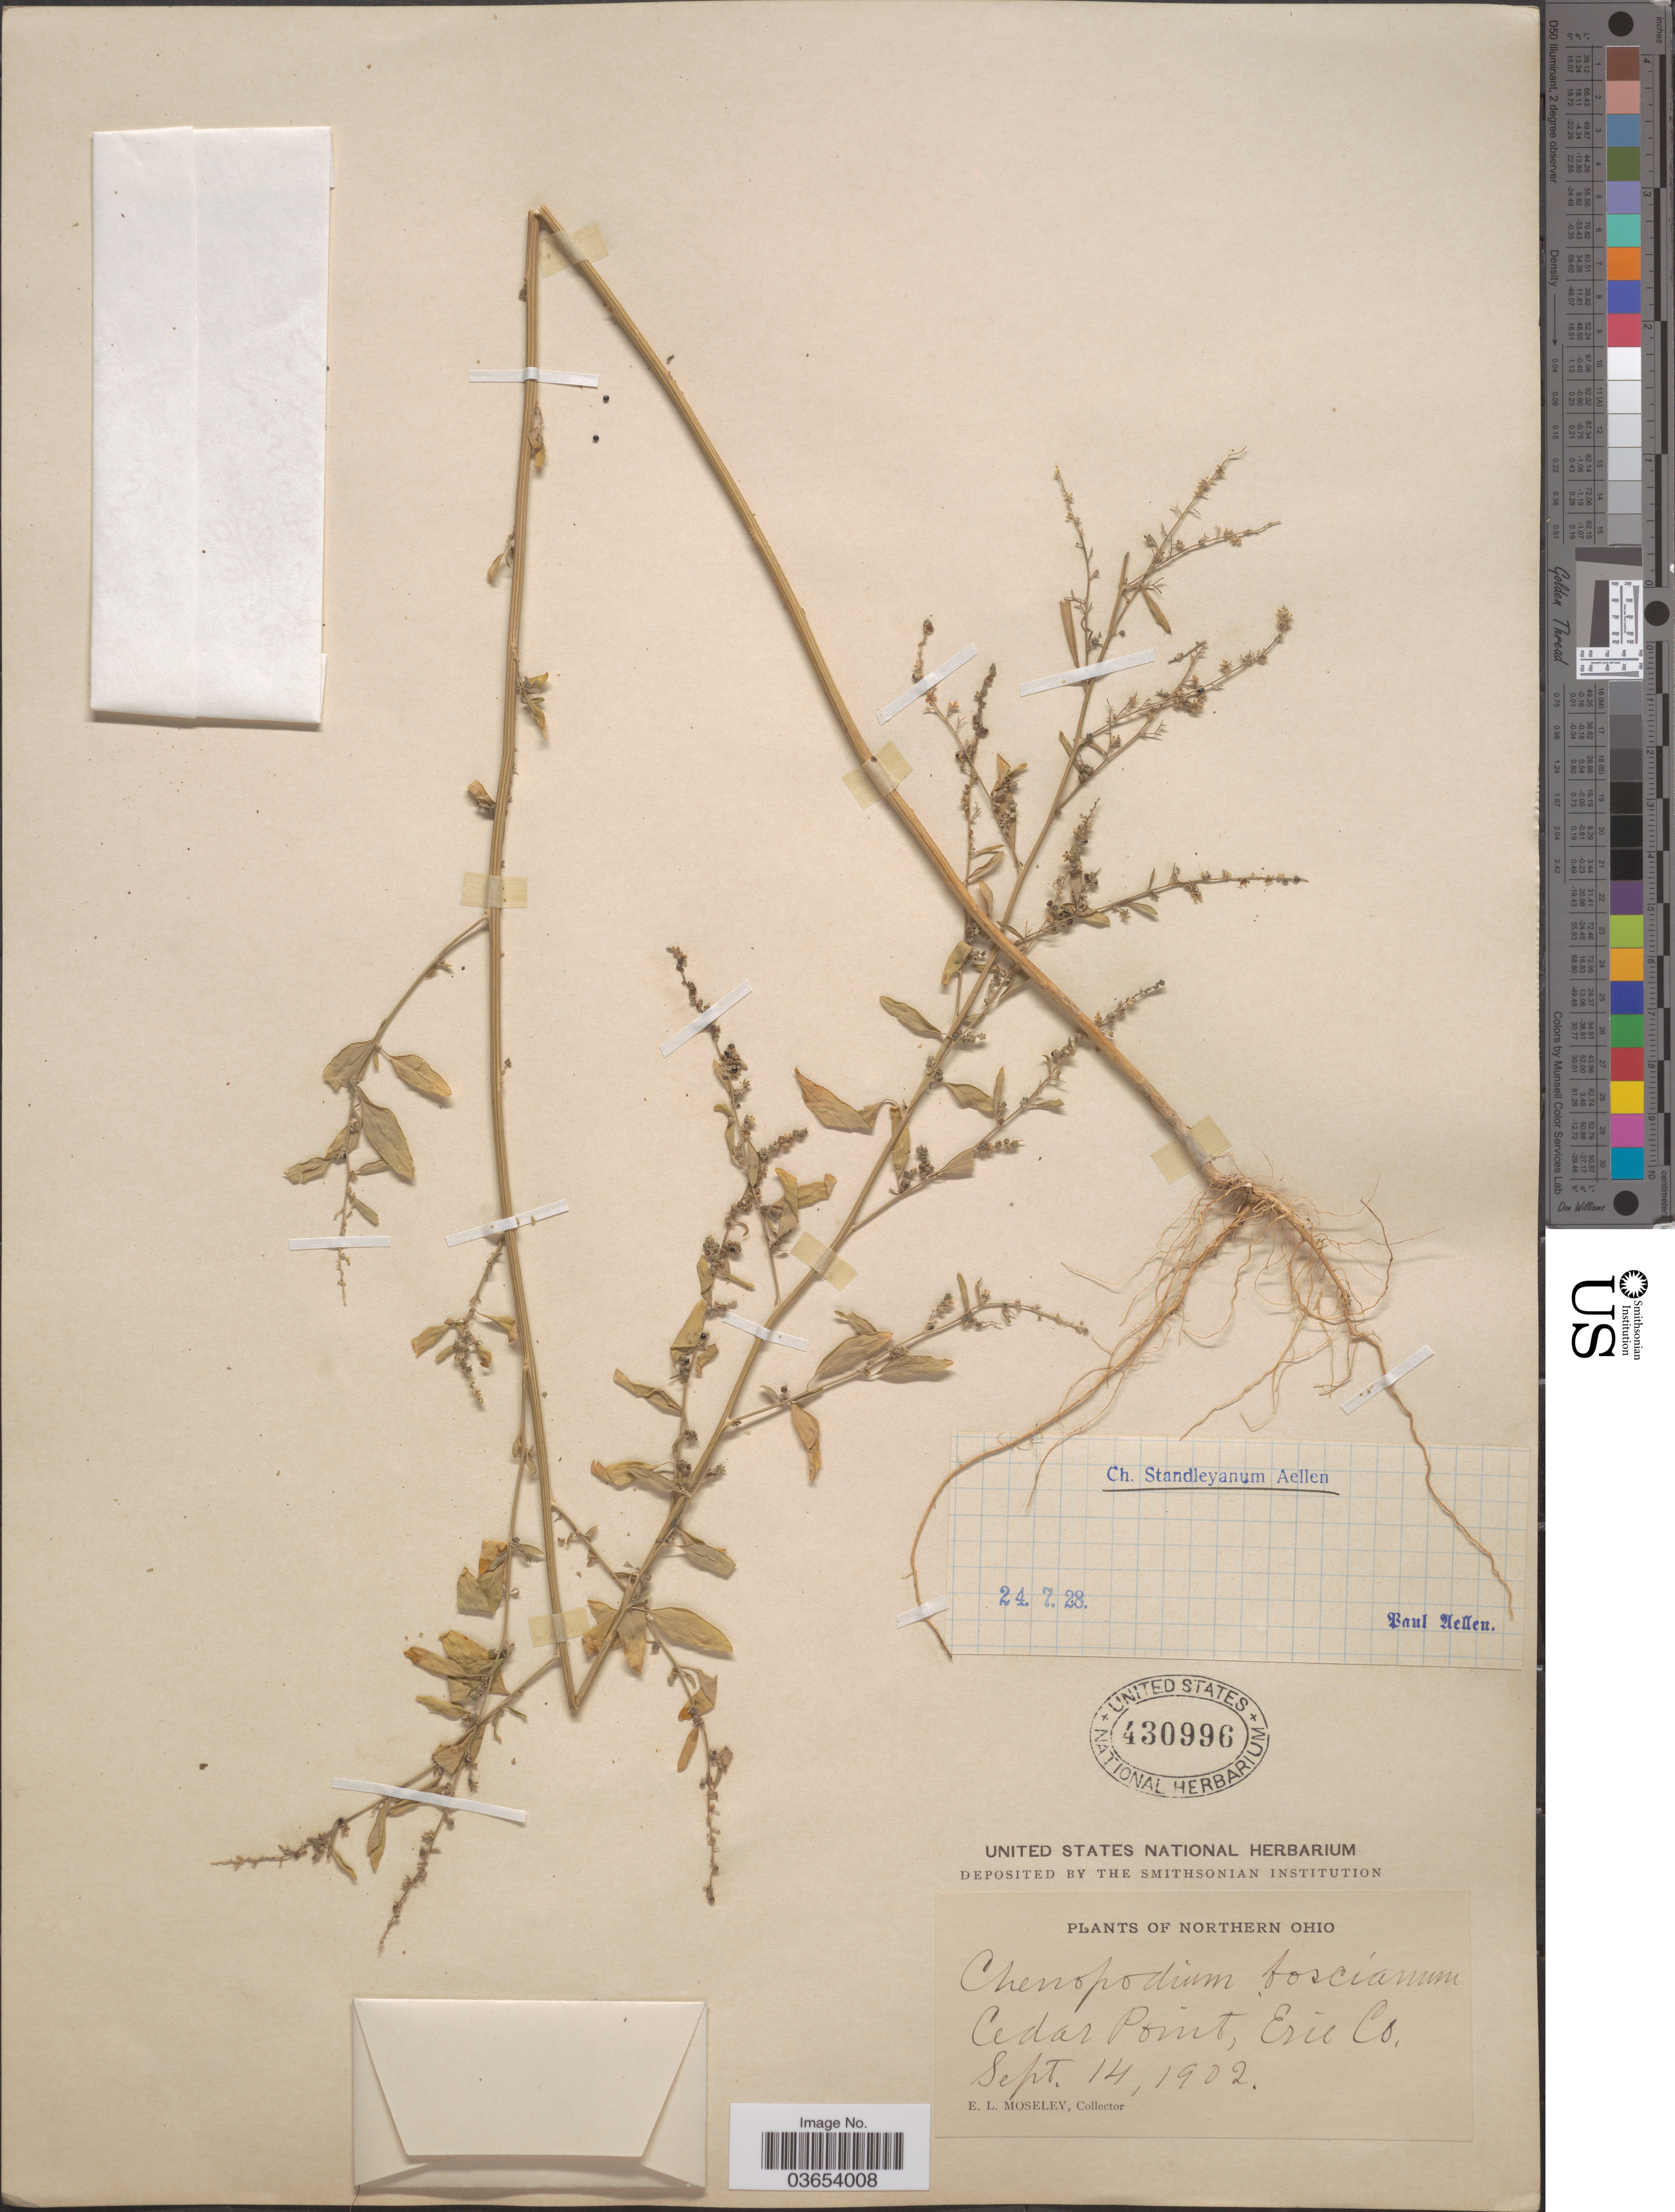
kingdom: Plantae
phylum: Tracheophyta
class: Magnoliopsida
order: Caryophyllales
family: Amaranthaceae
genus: Chenopodium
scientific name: Chenopodium standleyanum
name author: Aellen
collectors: E. Moseley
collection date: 1902-09-14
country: United States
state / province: Ohio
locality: Northern Ohio. Cedar Point, Erie Co.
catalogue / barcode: US 430996